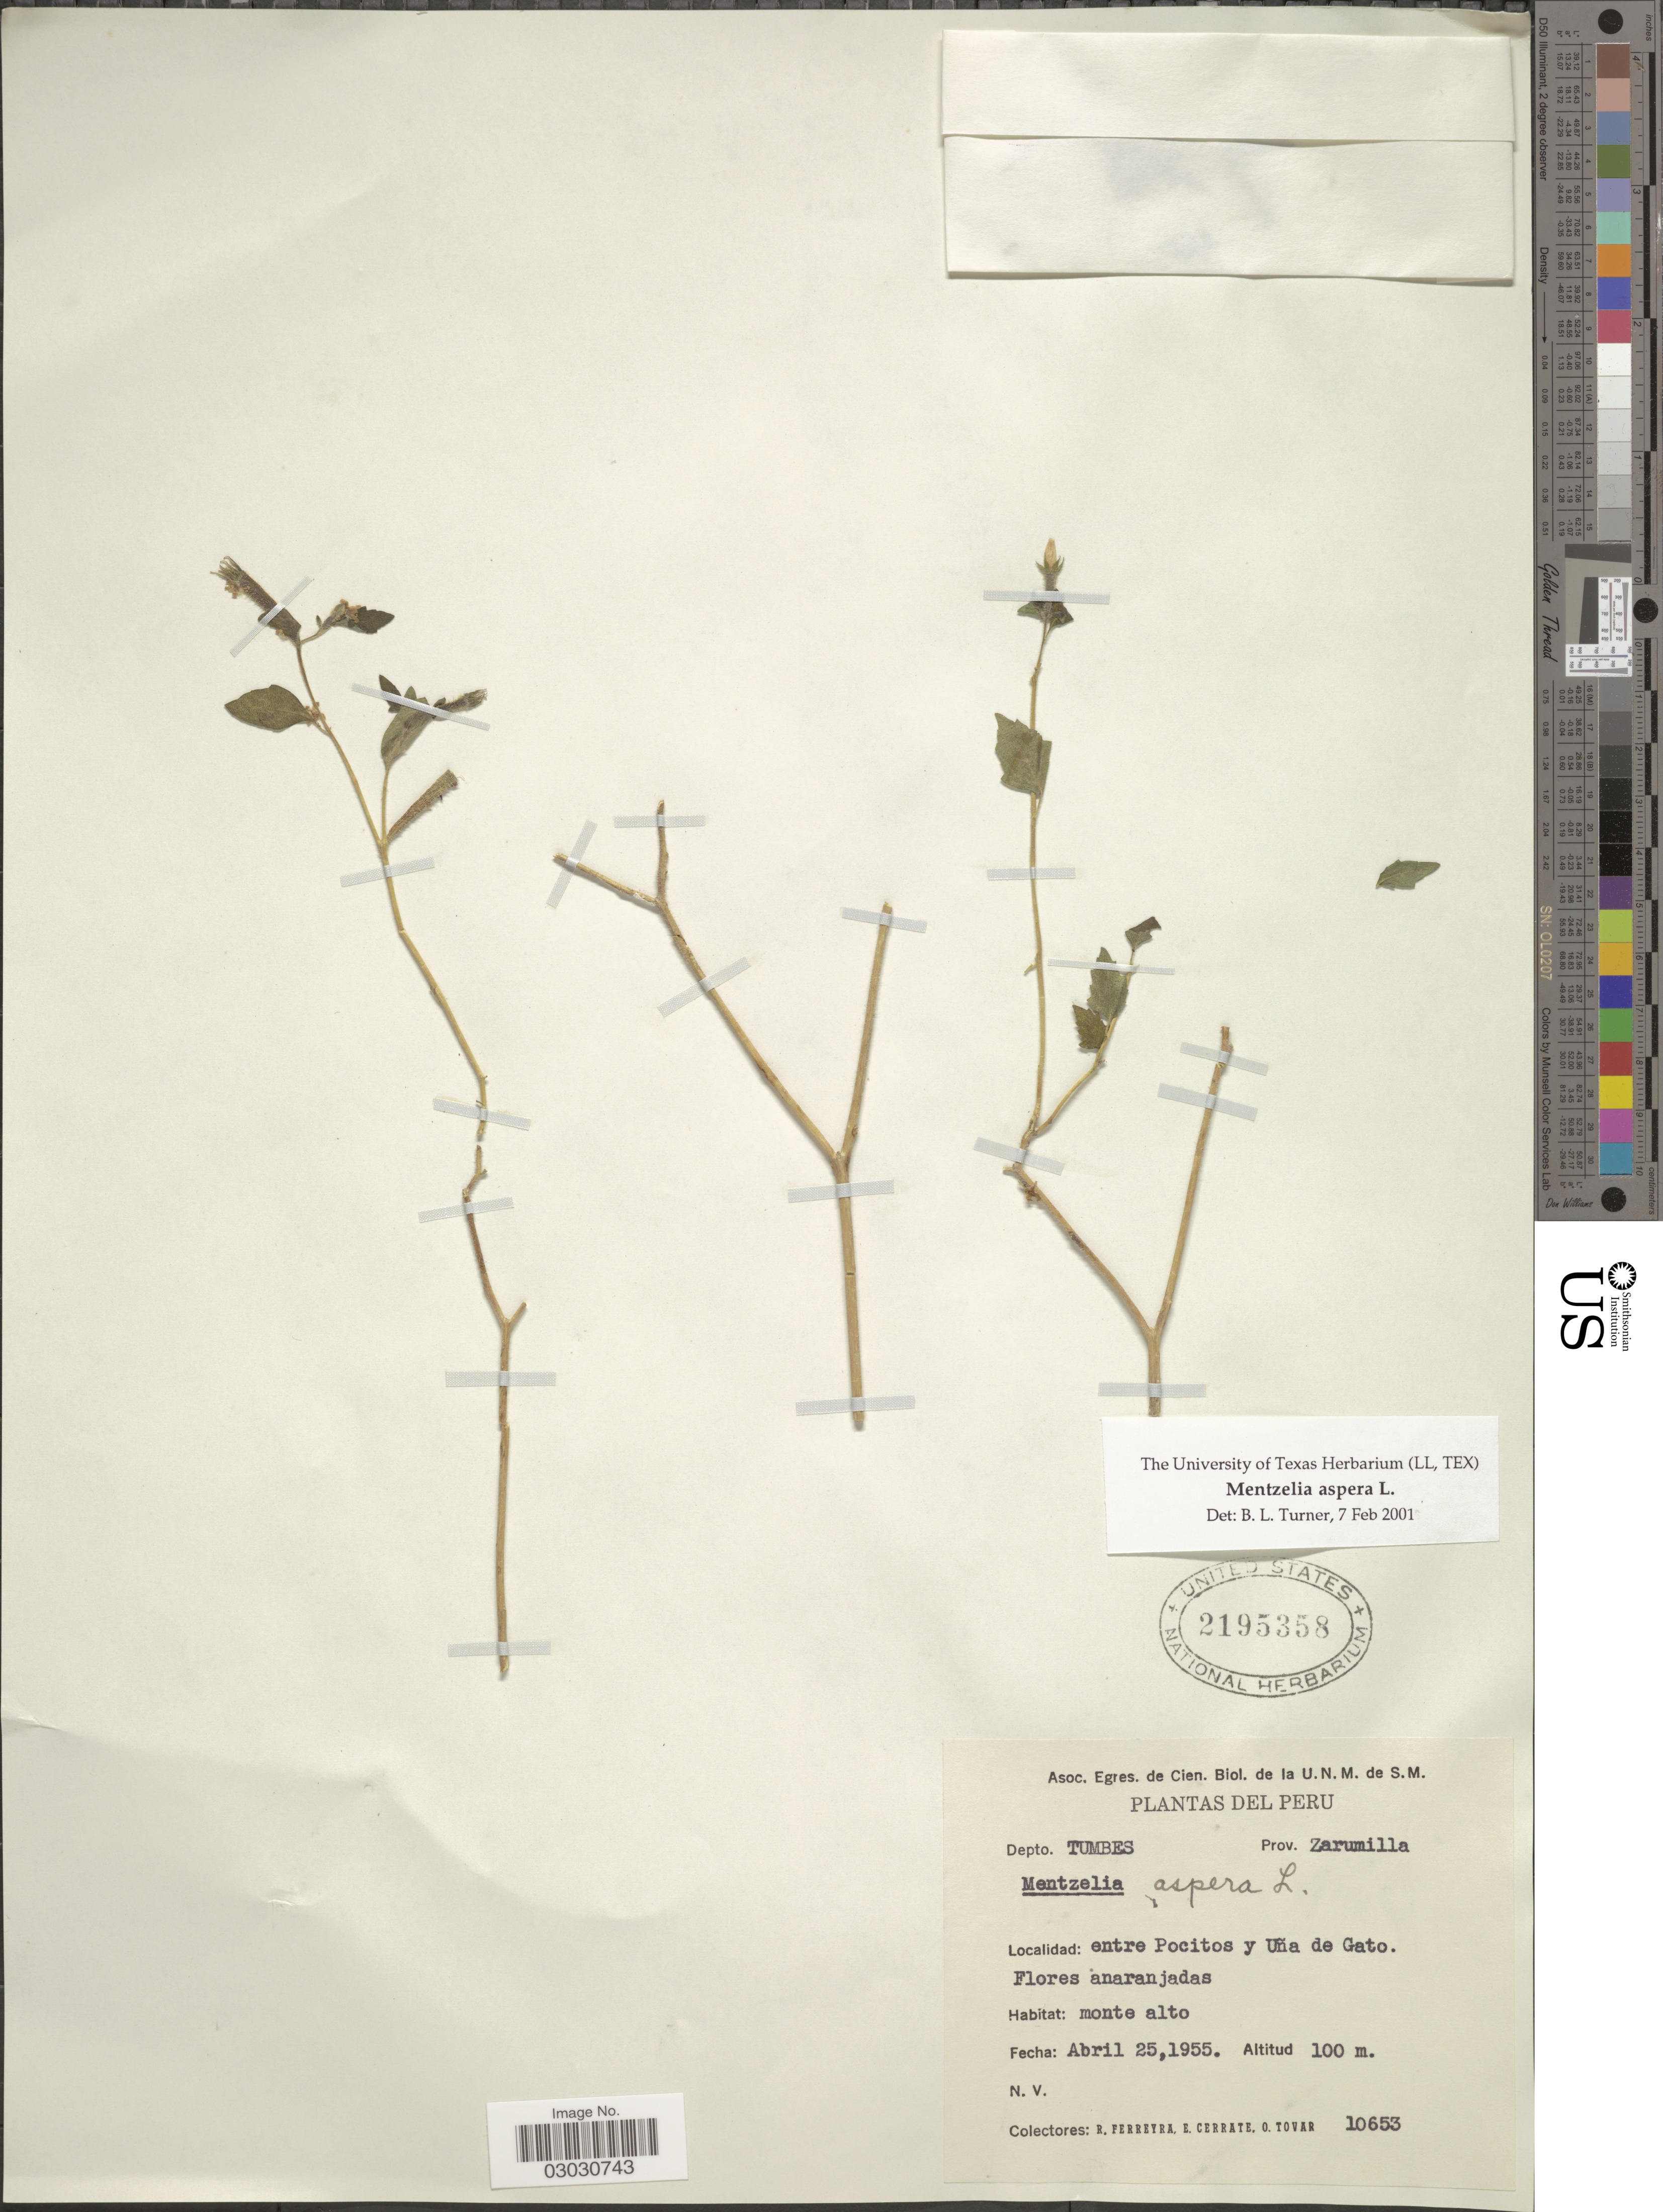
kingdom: Plantae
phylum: Tracheophyta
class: Magnoliopsida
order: Cornales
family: Loasaceae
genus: Mentzelia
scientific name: Mentzelia aspera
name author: L.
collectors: R. A. Ferreyra, E. Cerrate & Ó. Tovar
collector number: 10653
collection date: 1955-04-25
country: Peru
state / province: Tumbes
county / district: Zarumilla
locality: Depto. Tumbes. Prov. Zarumilla. Entre Pocitos y Uña de Gato.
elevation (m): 100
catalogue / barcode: US 2195358